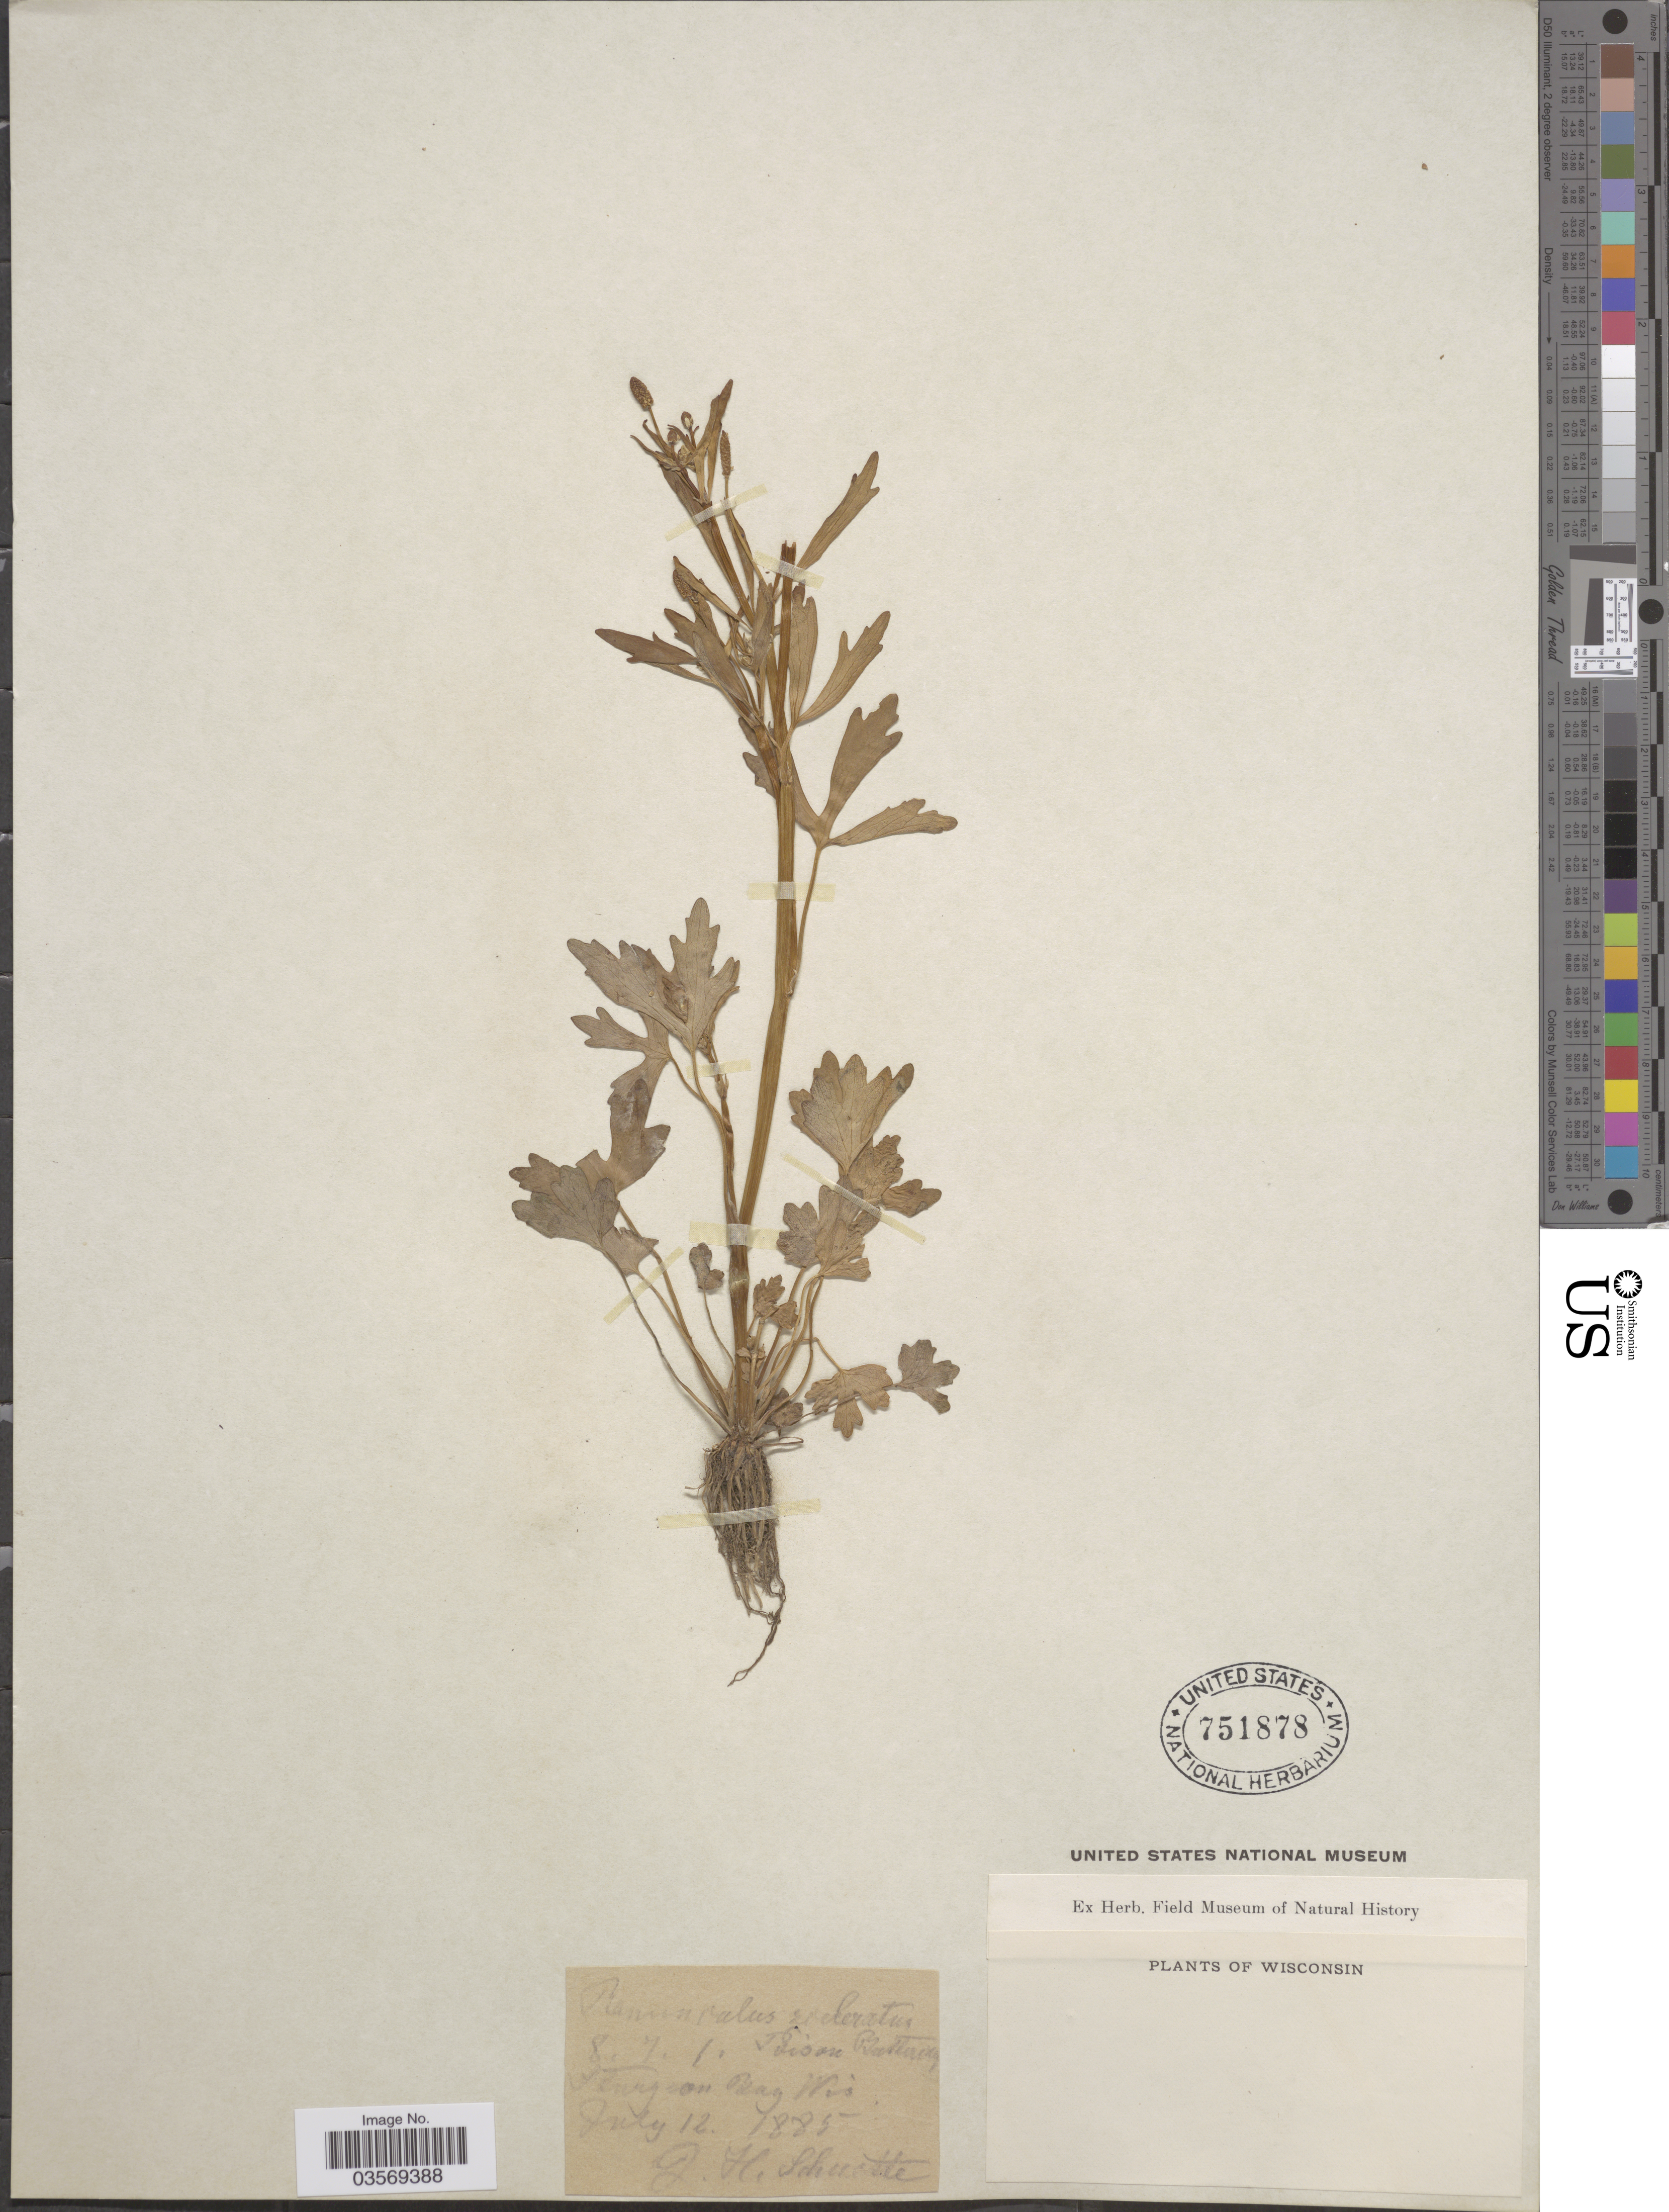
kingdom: Plantae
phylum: Tracheophyta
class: Magnoliopsida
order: Ranunculales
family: Ranunculaceae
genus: Ranunculus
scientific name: Ranunculus sceleratus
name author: L.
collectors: J. H. Schuette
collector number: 871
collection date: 1885-07-12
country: United States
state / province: Wisconsin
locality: Sturgeon Bay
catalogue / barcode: US 751878